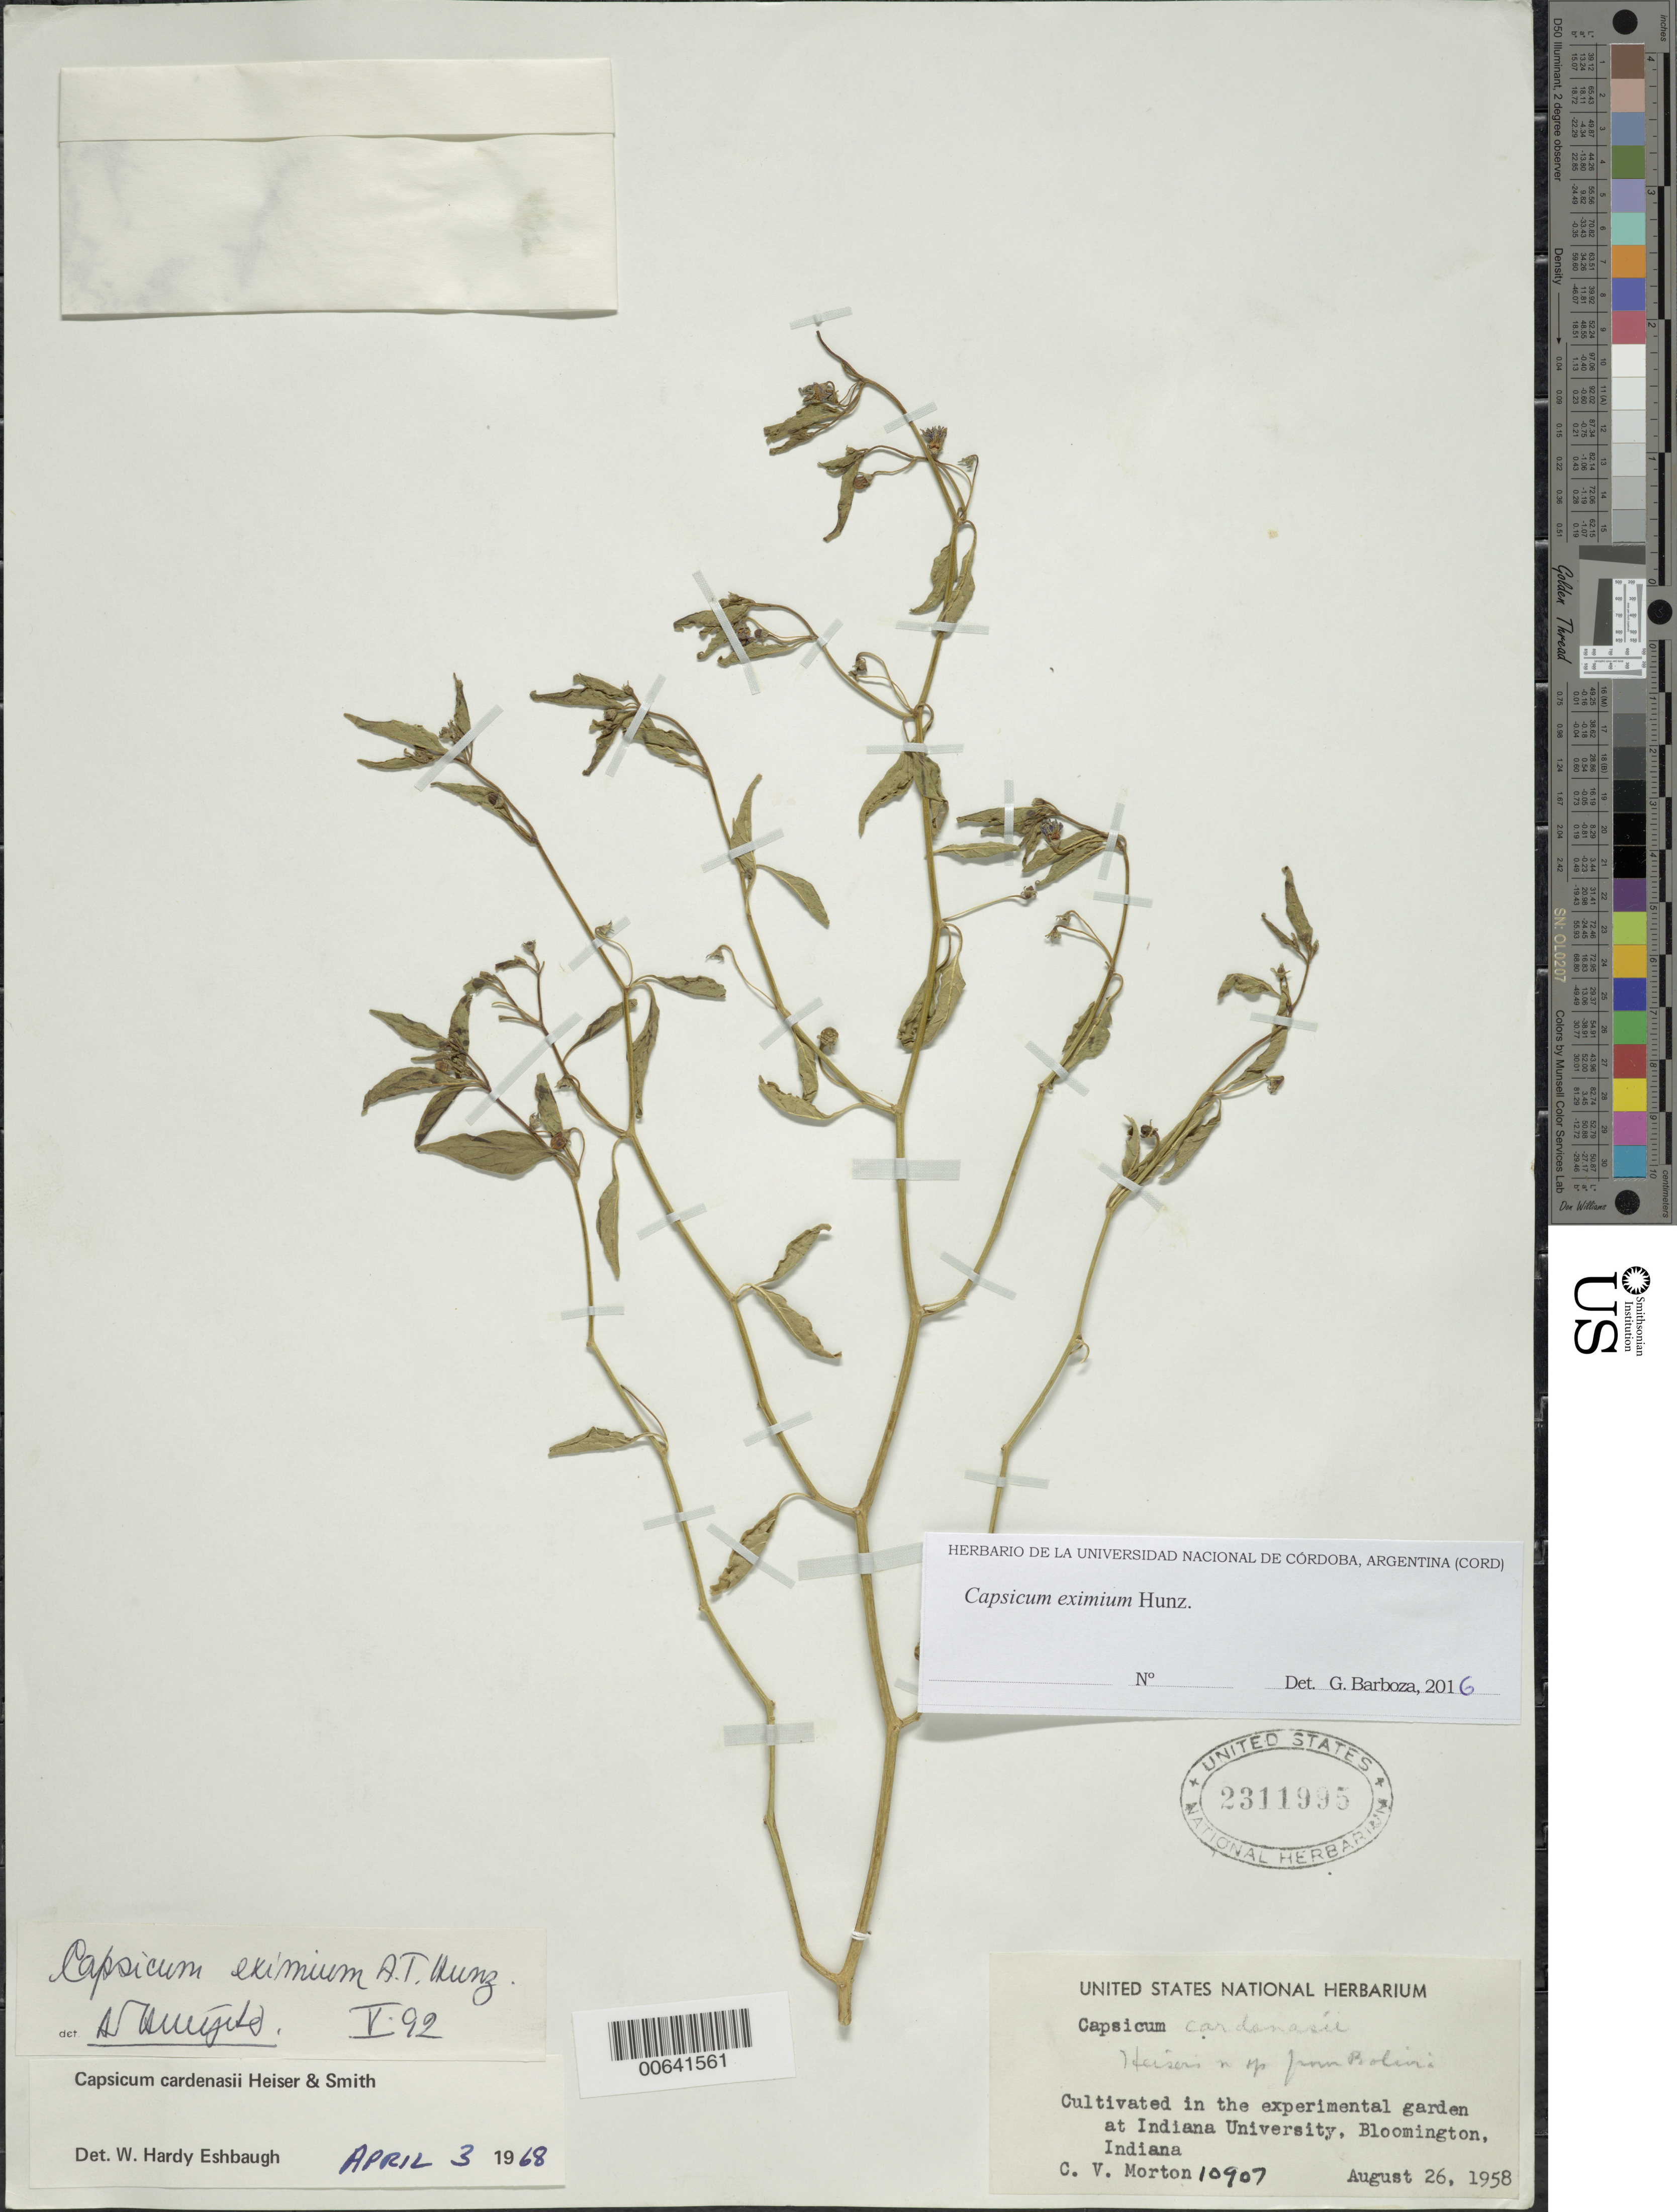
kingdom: Plantae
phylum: Tracheophyta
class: Magnoliopsida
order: Solanales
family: Solanaceae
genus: Capsicum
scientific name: Capsicum eximium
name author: Hunz.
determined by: Barboza, G. E., (CORD), Museo Botanico - Cordoba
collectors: C. V. Morton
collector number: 10907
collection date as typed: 26 Aug 1958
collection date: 1958-08-26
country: United States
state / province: Indiana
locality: Experimental garden at Indiana University; Bloomington, Indiana.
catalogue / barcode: US 2311995